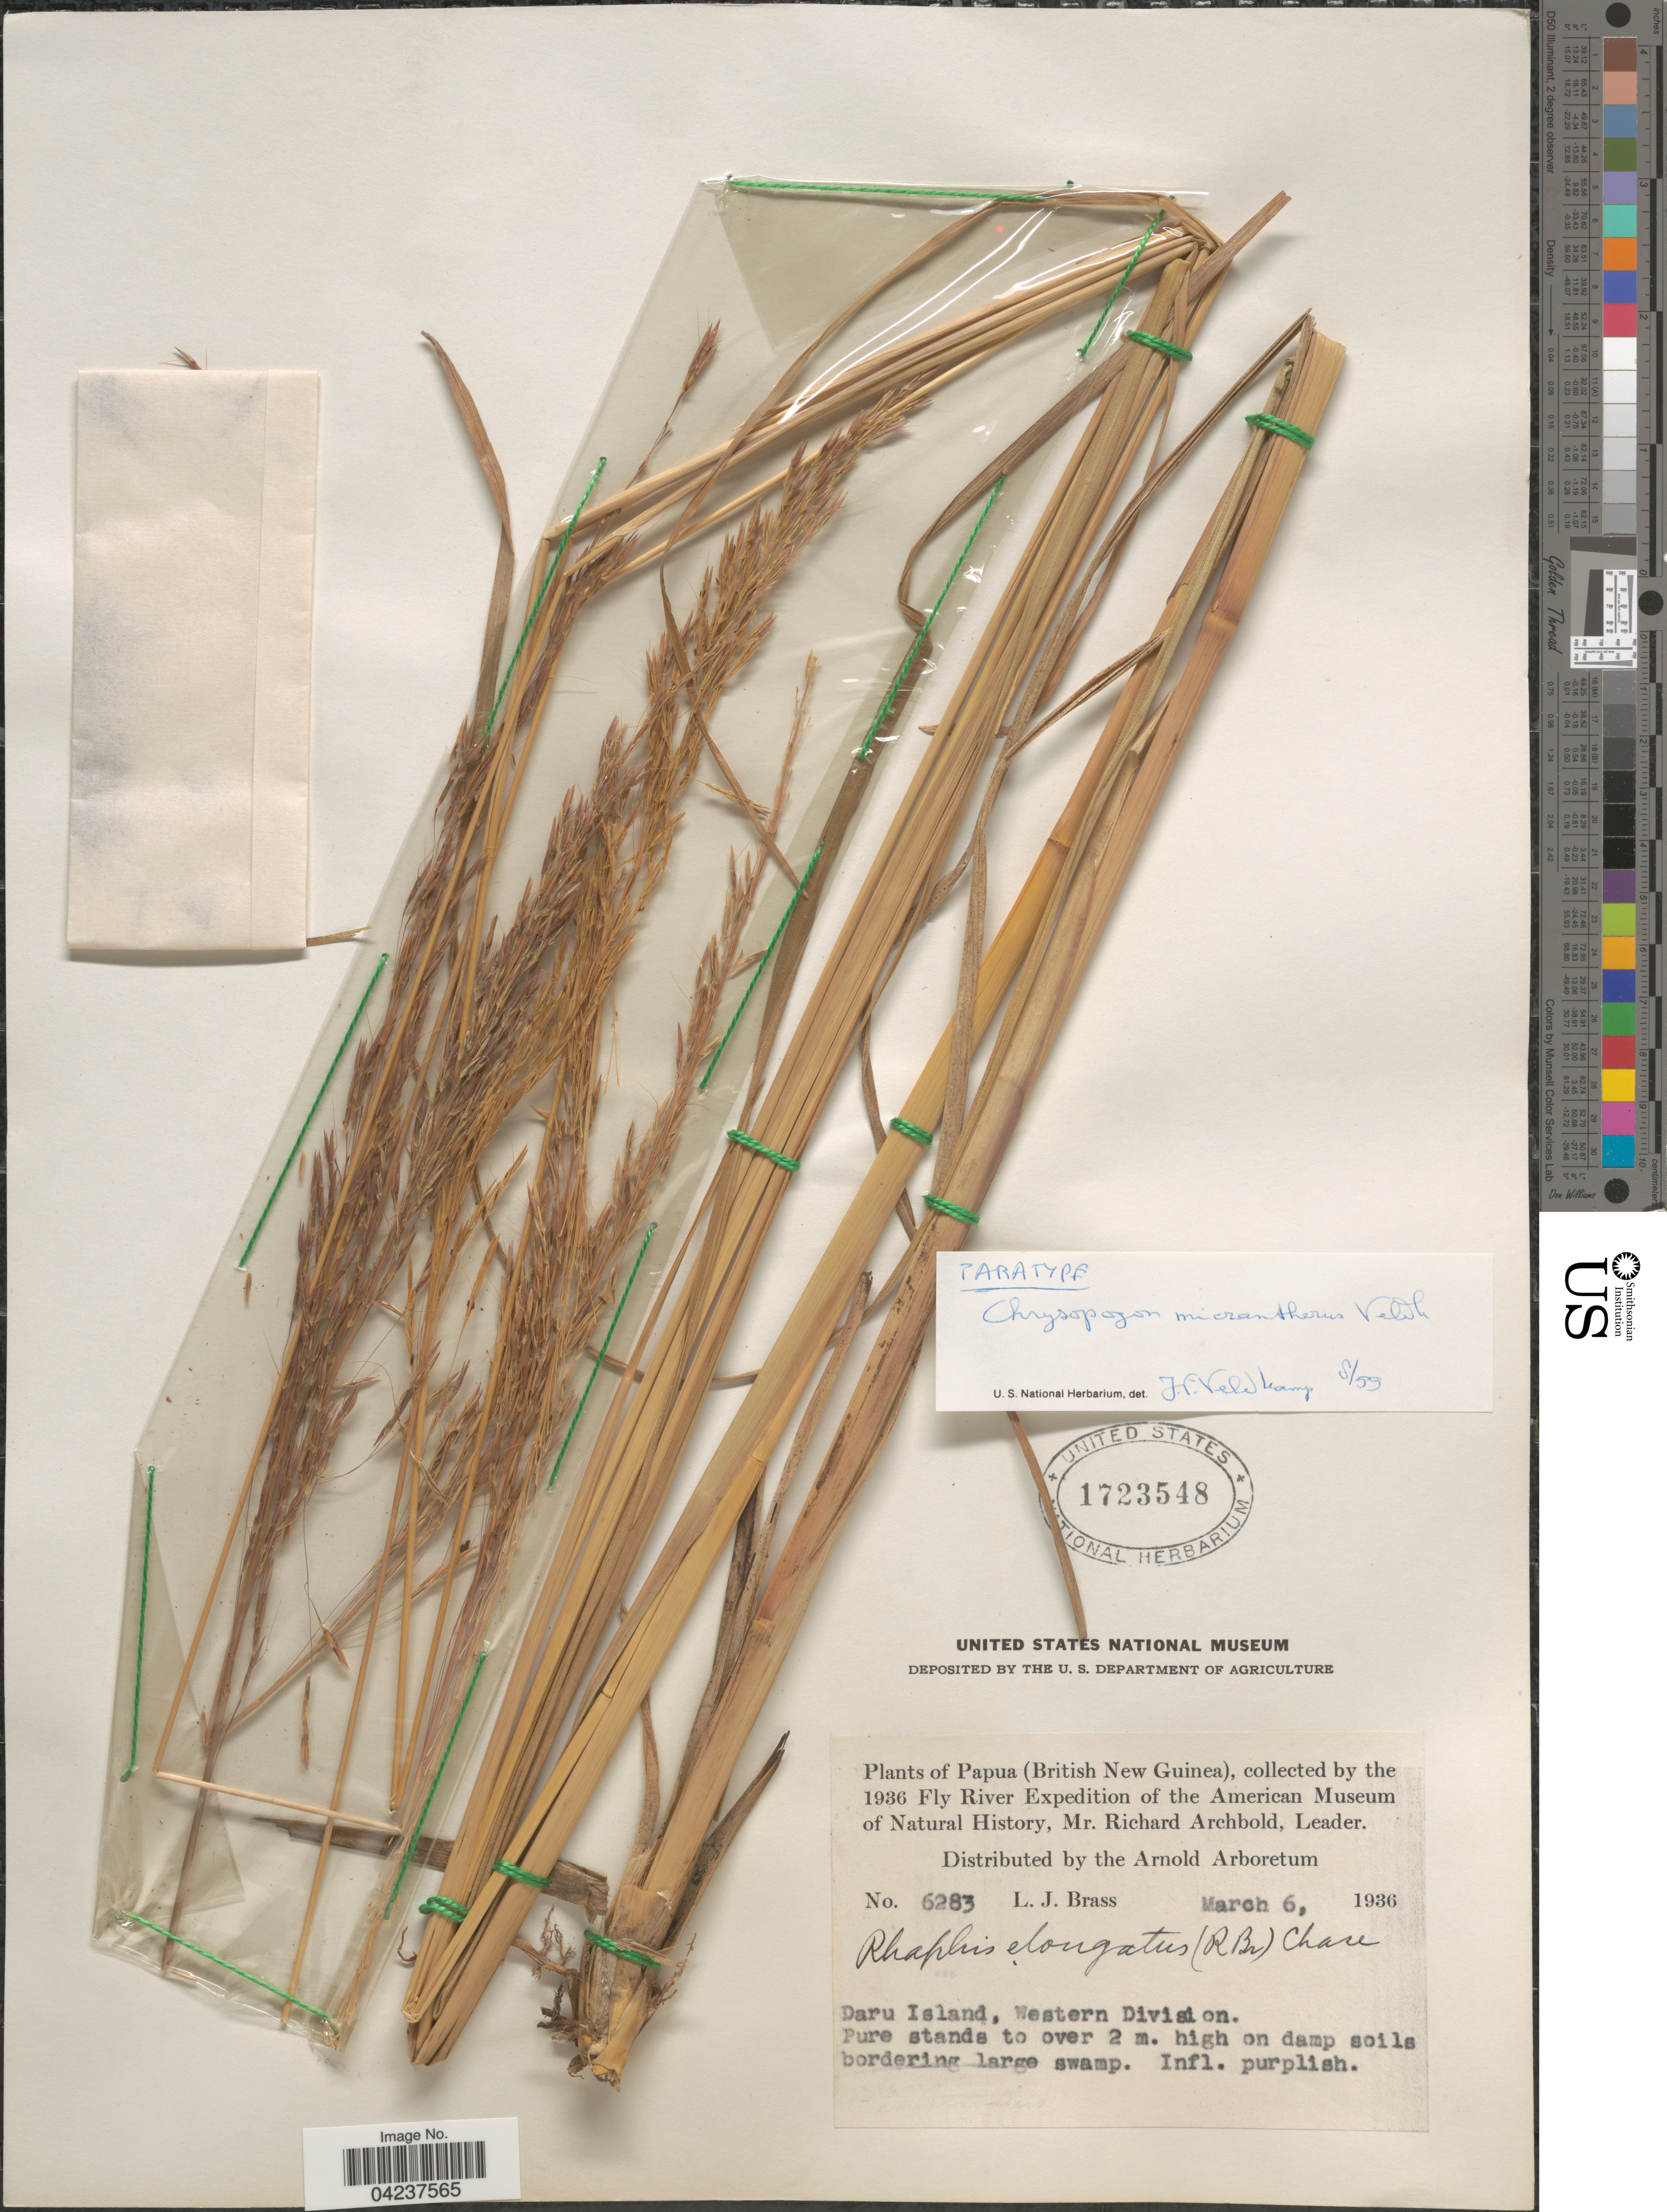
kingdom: Plantae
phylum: Tracheophyta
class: Liliopsida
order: Poales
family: Poaceae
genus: Chrysopogon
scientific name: Chrysopogon micrantherus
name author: Veldkamp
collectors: L. J. Brass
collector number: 6283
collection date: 1936-03-06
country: Papua New Guinea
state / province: Manus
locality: Papua (British New Guinea) the 1936 Fly River Expedition of the American Museum of Natural History. Daru Island, Western Division.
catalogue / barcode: US 1723548